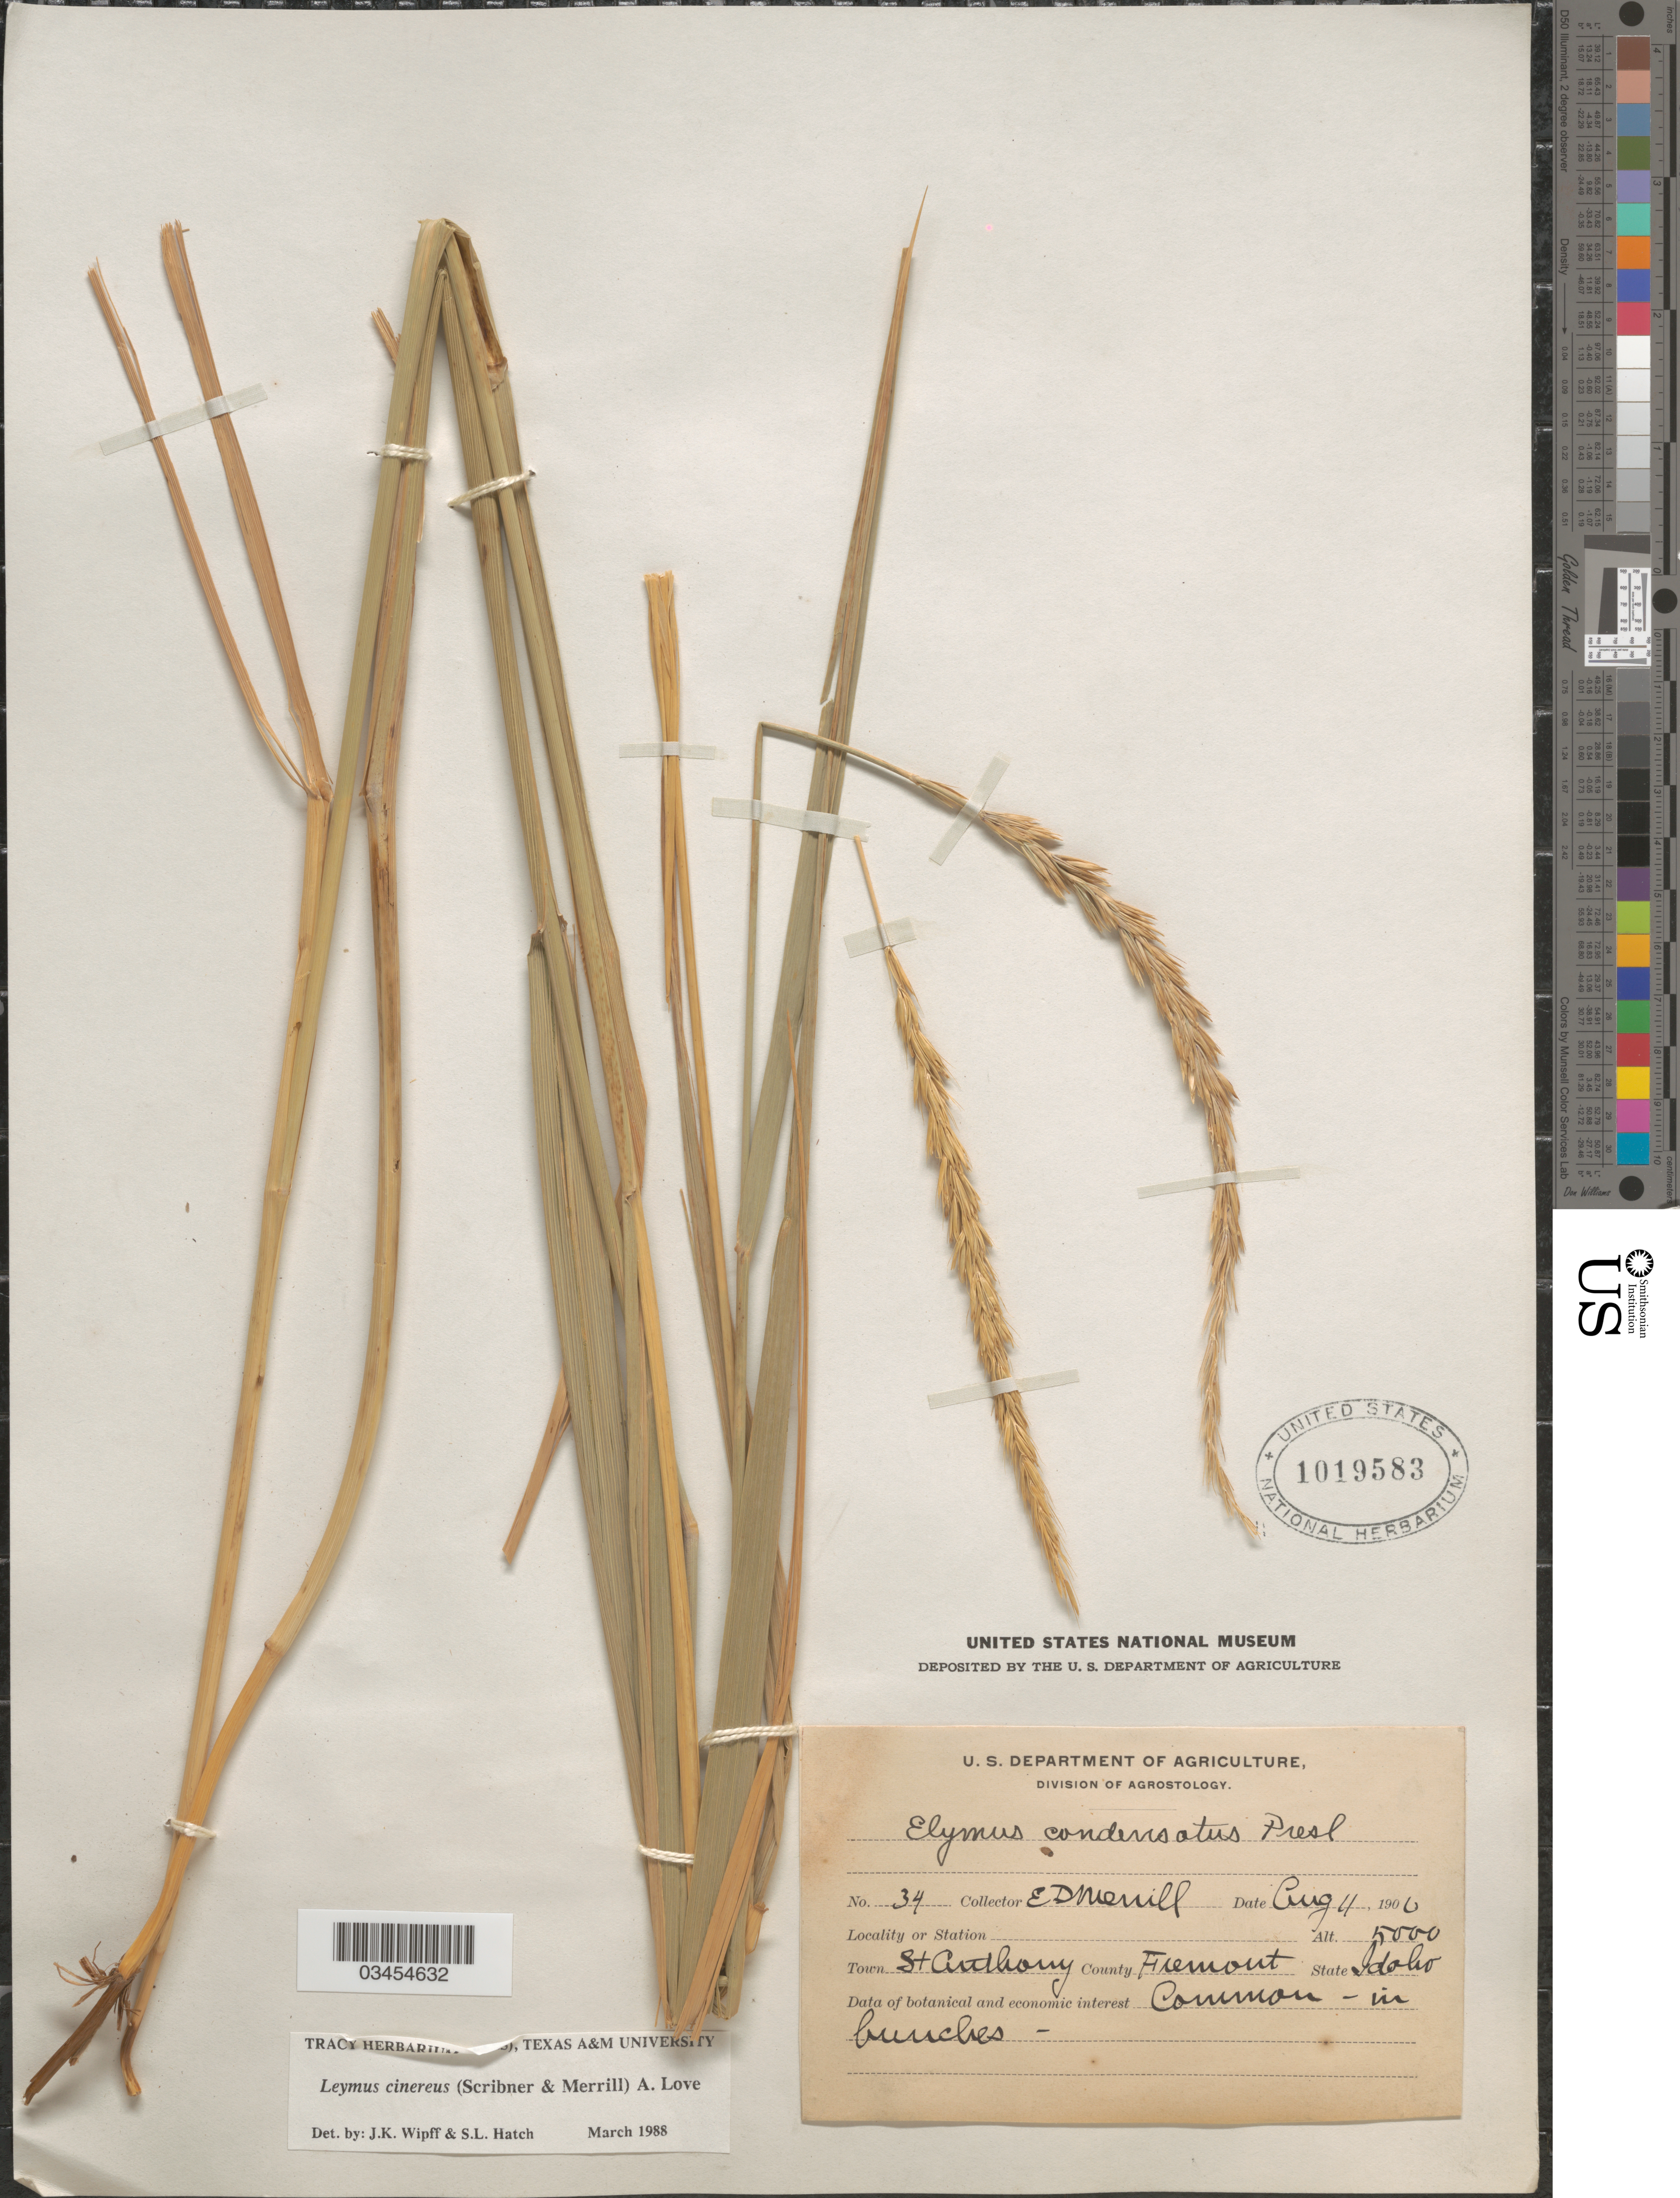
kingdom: Plantae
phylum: Tracheophyta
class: Liliopsida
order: Poales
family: Poaceae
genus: Leymus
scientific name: Leymus cinereus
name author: (Scribn. & Merr.) Á. Löve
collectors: E. Merrill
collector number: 34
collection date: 1900-08-04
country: United States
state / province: Idaho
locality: Town St. Anthony. County Fremont. Common-in bunches.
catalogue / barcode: US 1019583